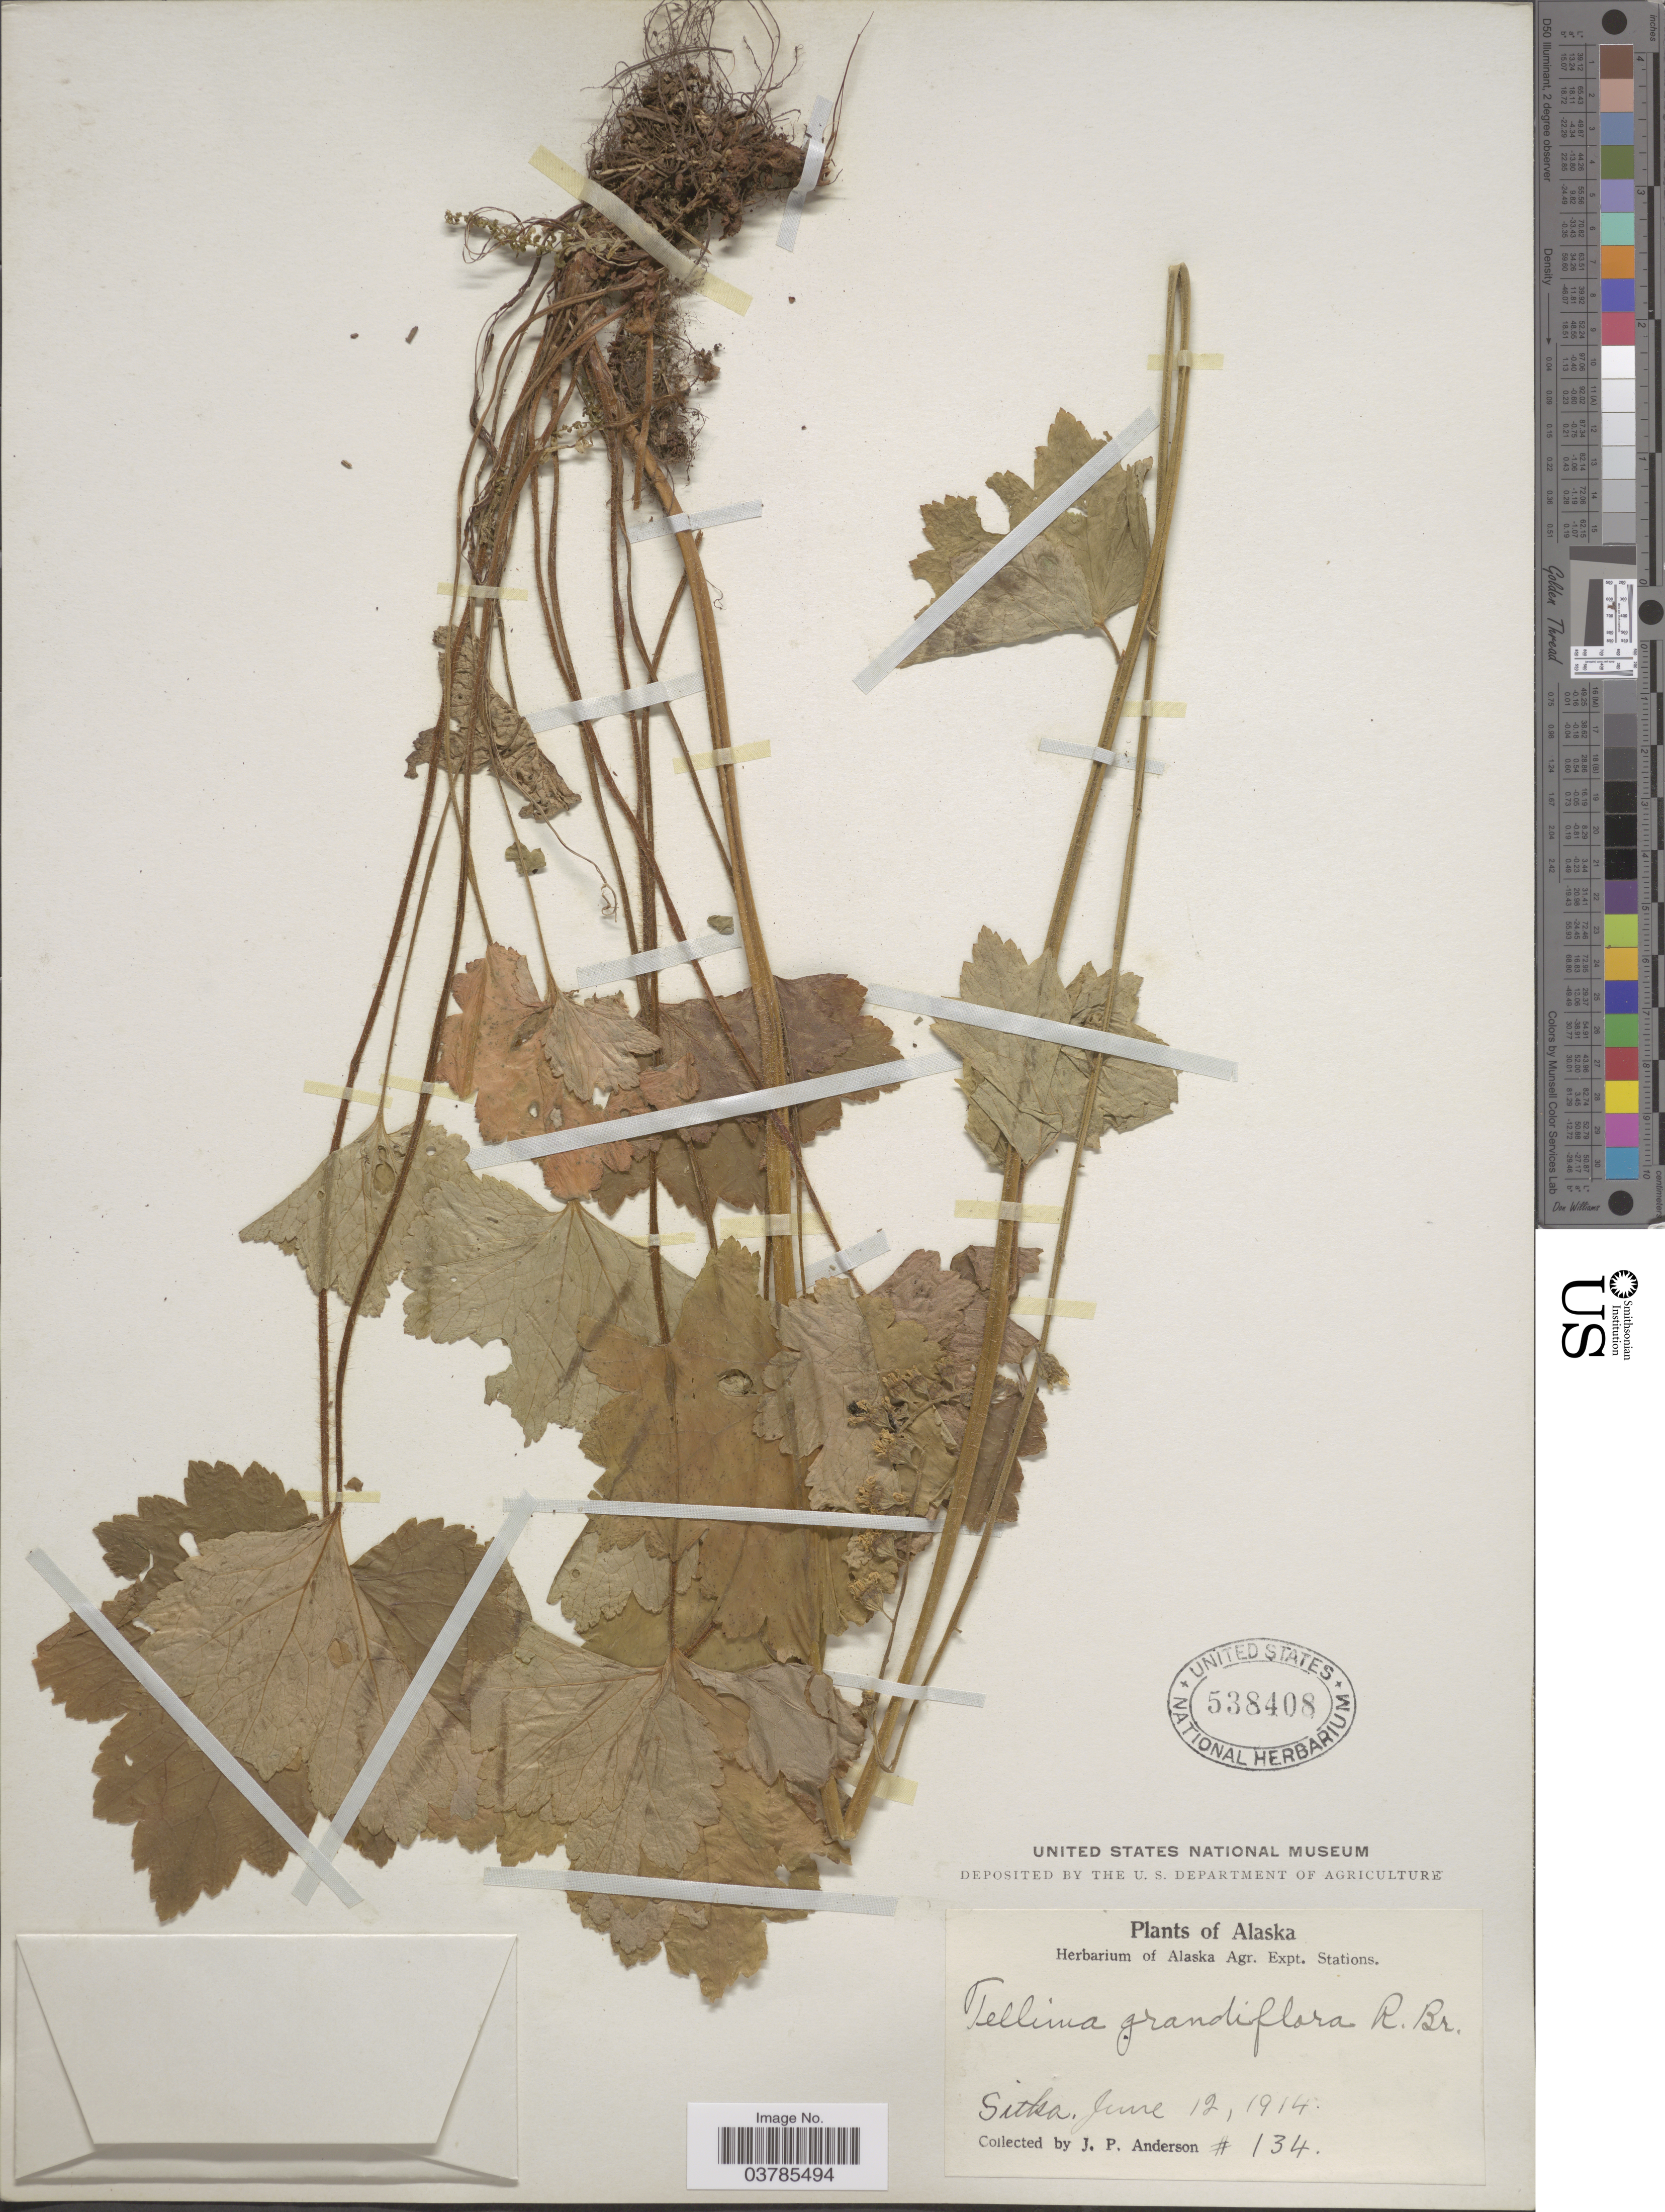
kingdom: Plantae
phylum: Tracheophyta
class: Magnoliopsida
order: Saxifragales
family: Saxifragaceae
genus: Tellima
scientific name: Tellima grandiflora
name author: (Pursh) Douglas ex Lindl.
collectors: J. P. Anderson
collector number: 134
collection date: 1914-06-12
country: United States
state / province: Alaska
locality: Sitka.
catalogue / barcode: US 538408